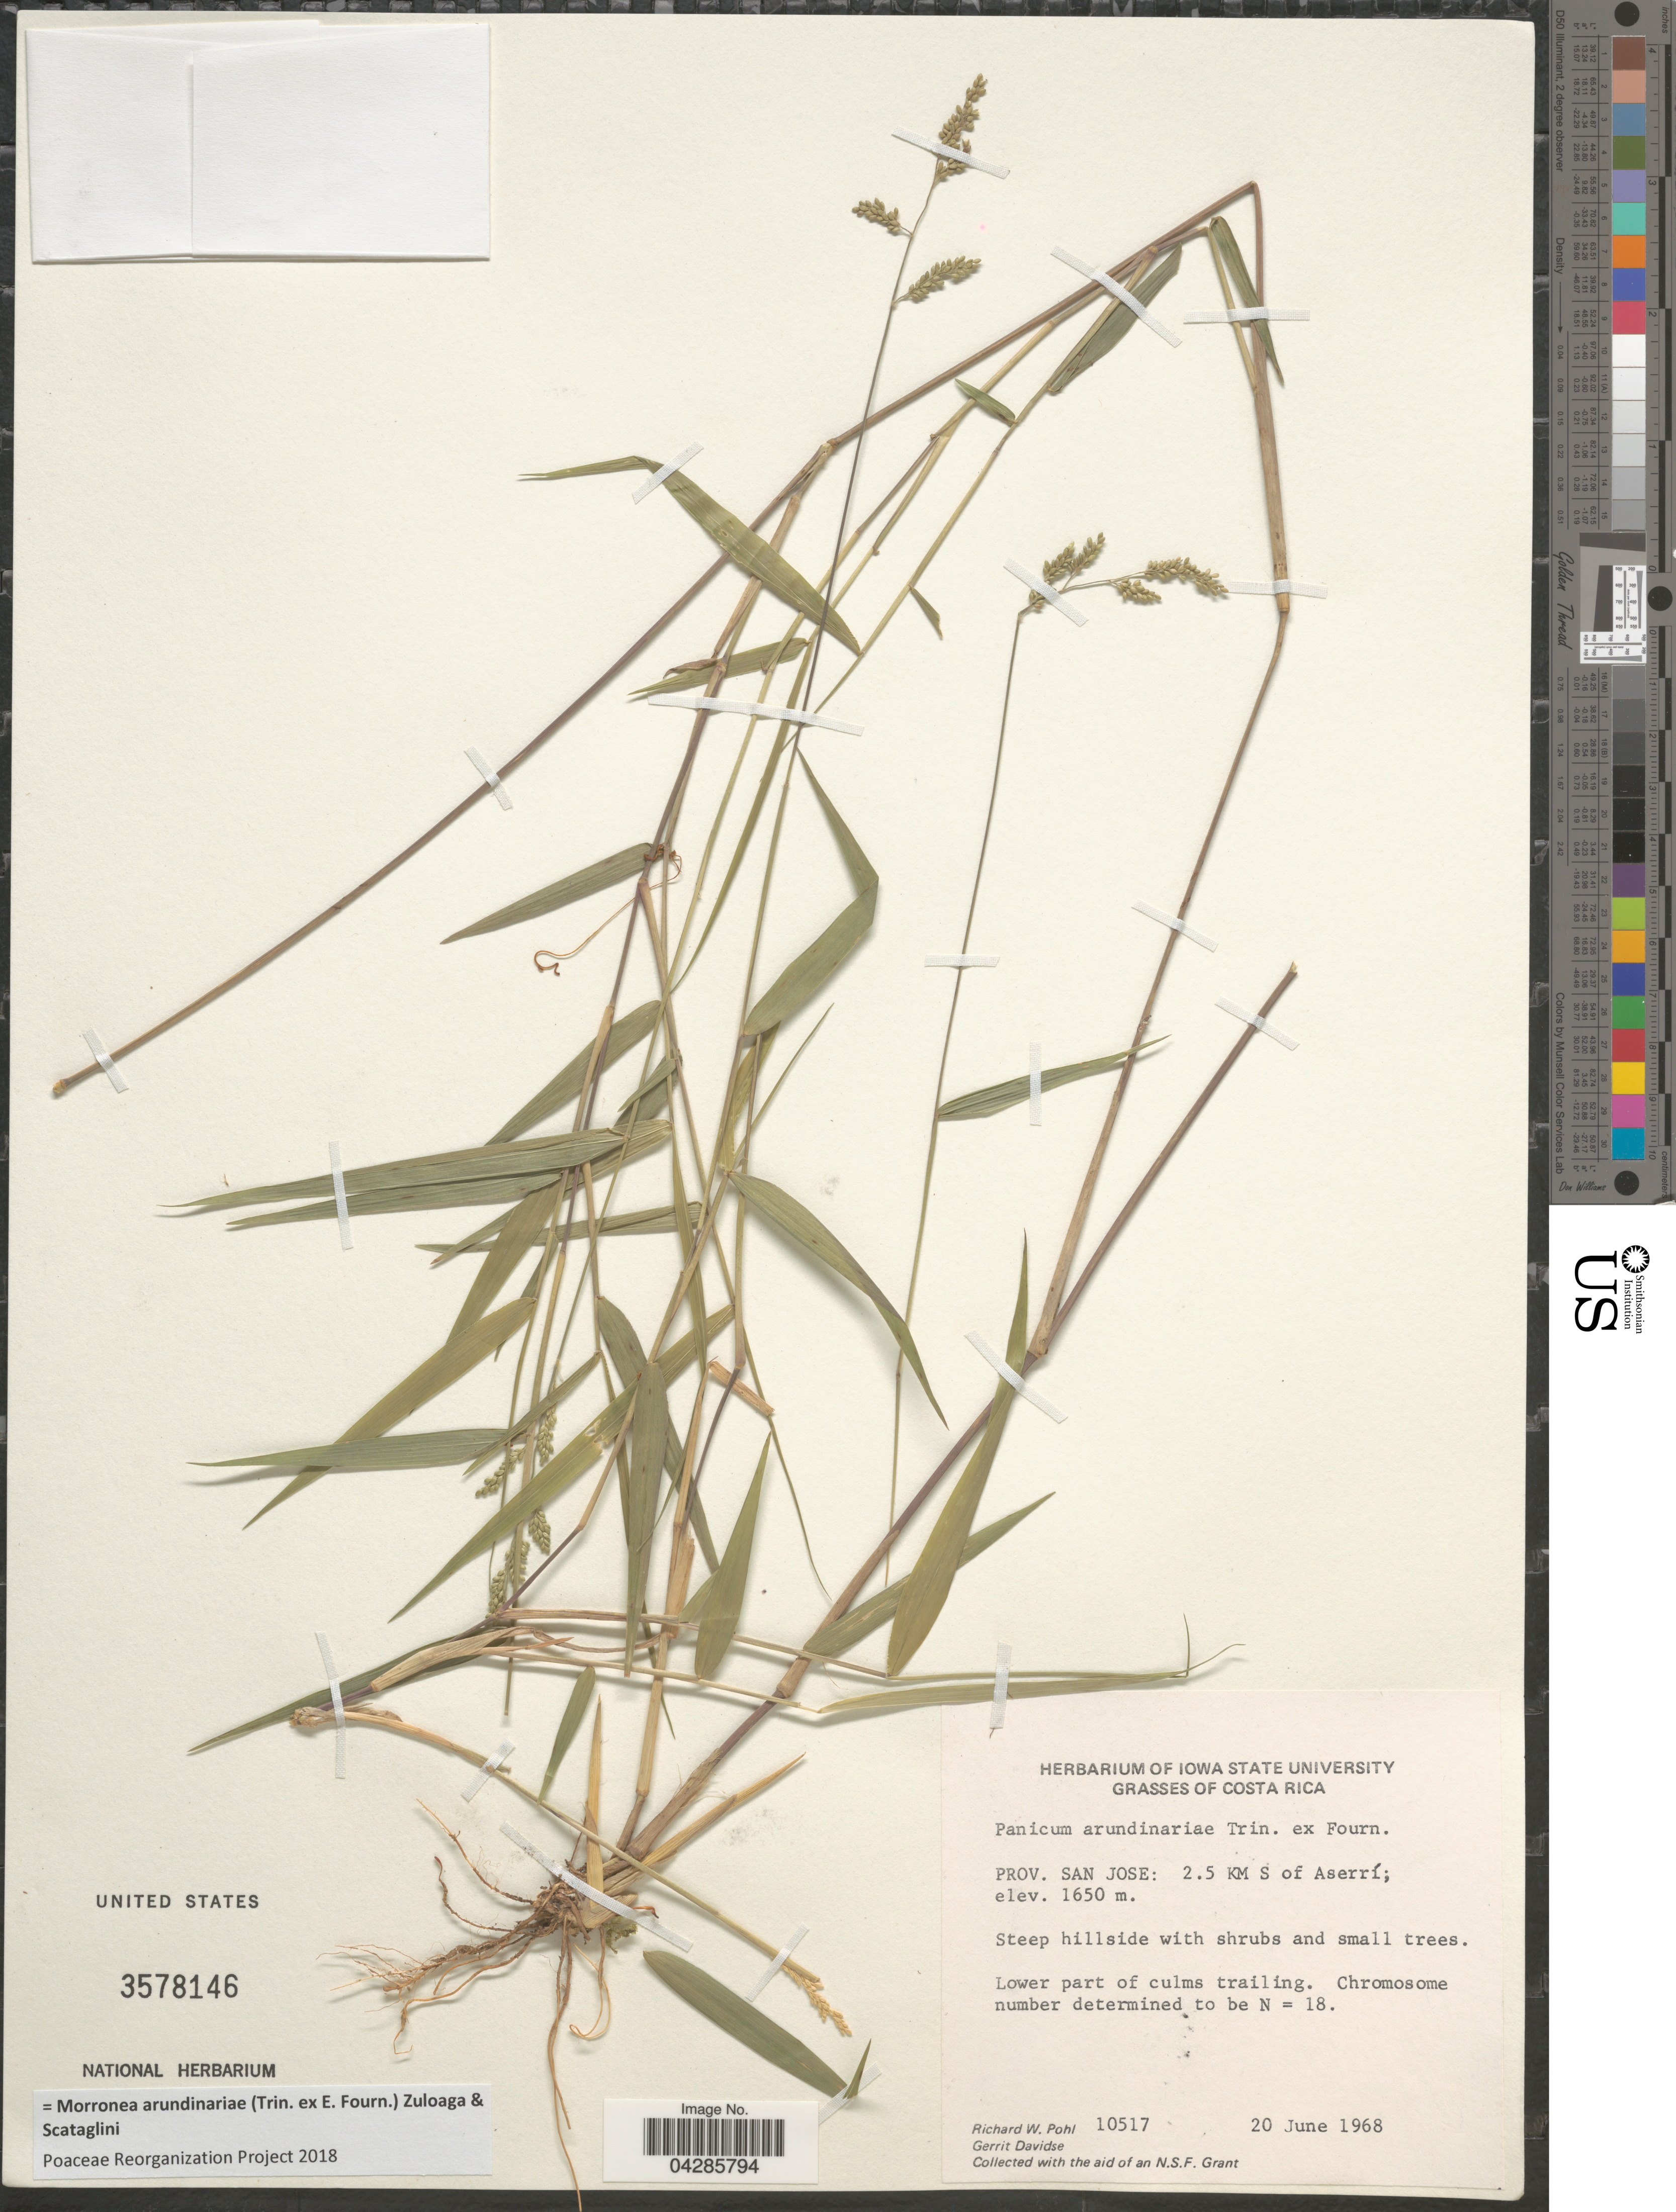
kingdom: Plantae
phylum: Tracheophyta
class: Liliopsida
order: Poales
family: Poaceae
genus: Morronea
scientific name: Morronea arundinariae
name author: (Trin. ex E. Fourn.) Zuloaga & Scataglini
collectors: R. W. Pohl & G. Davidse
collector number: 10517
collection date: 1968-06-20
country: Costa Rica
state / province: San José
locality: Prov. San Jose: 2.5 KM S of Aserrí. Steep hillside.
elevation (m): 1650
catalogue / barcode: US 3578146